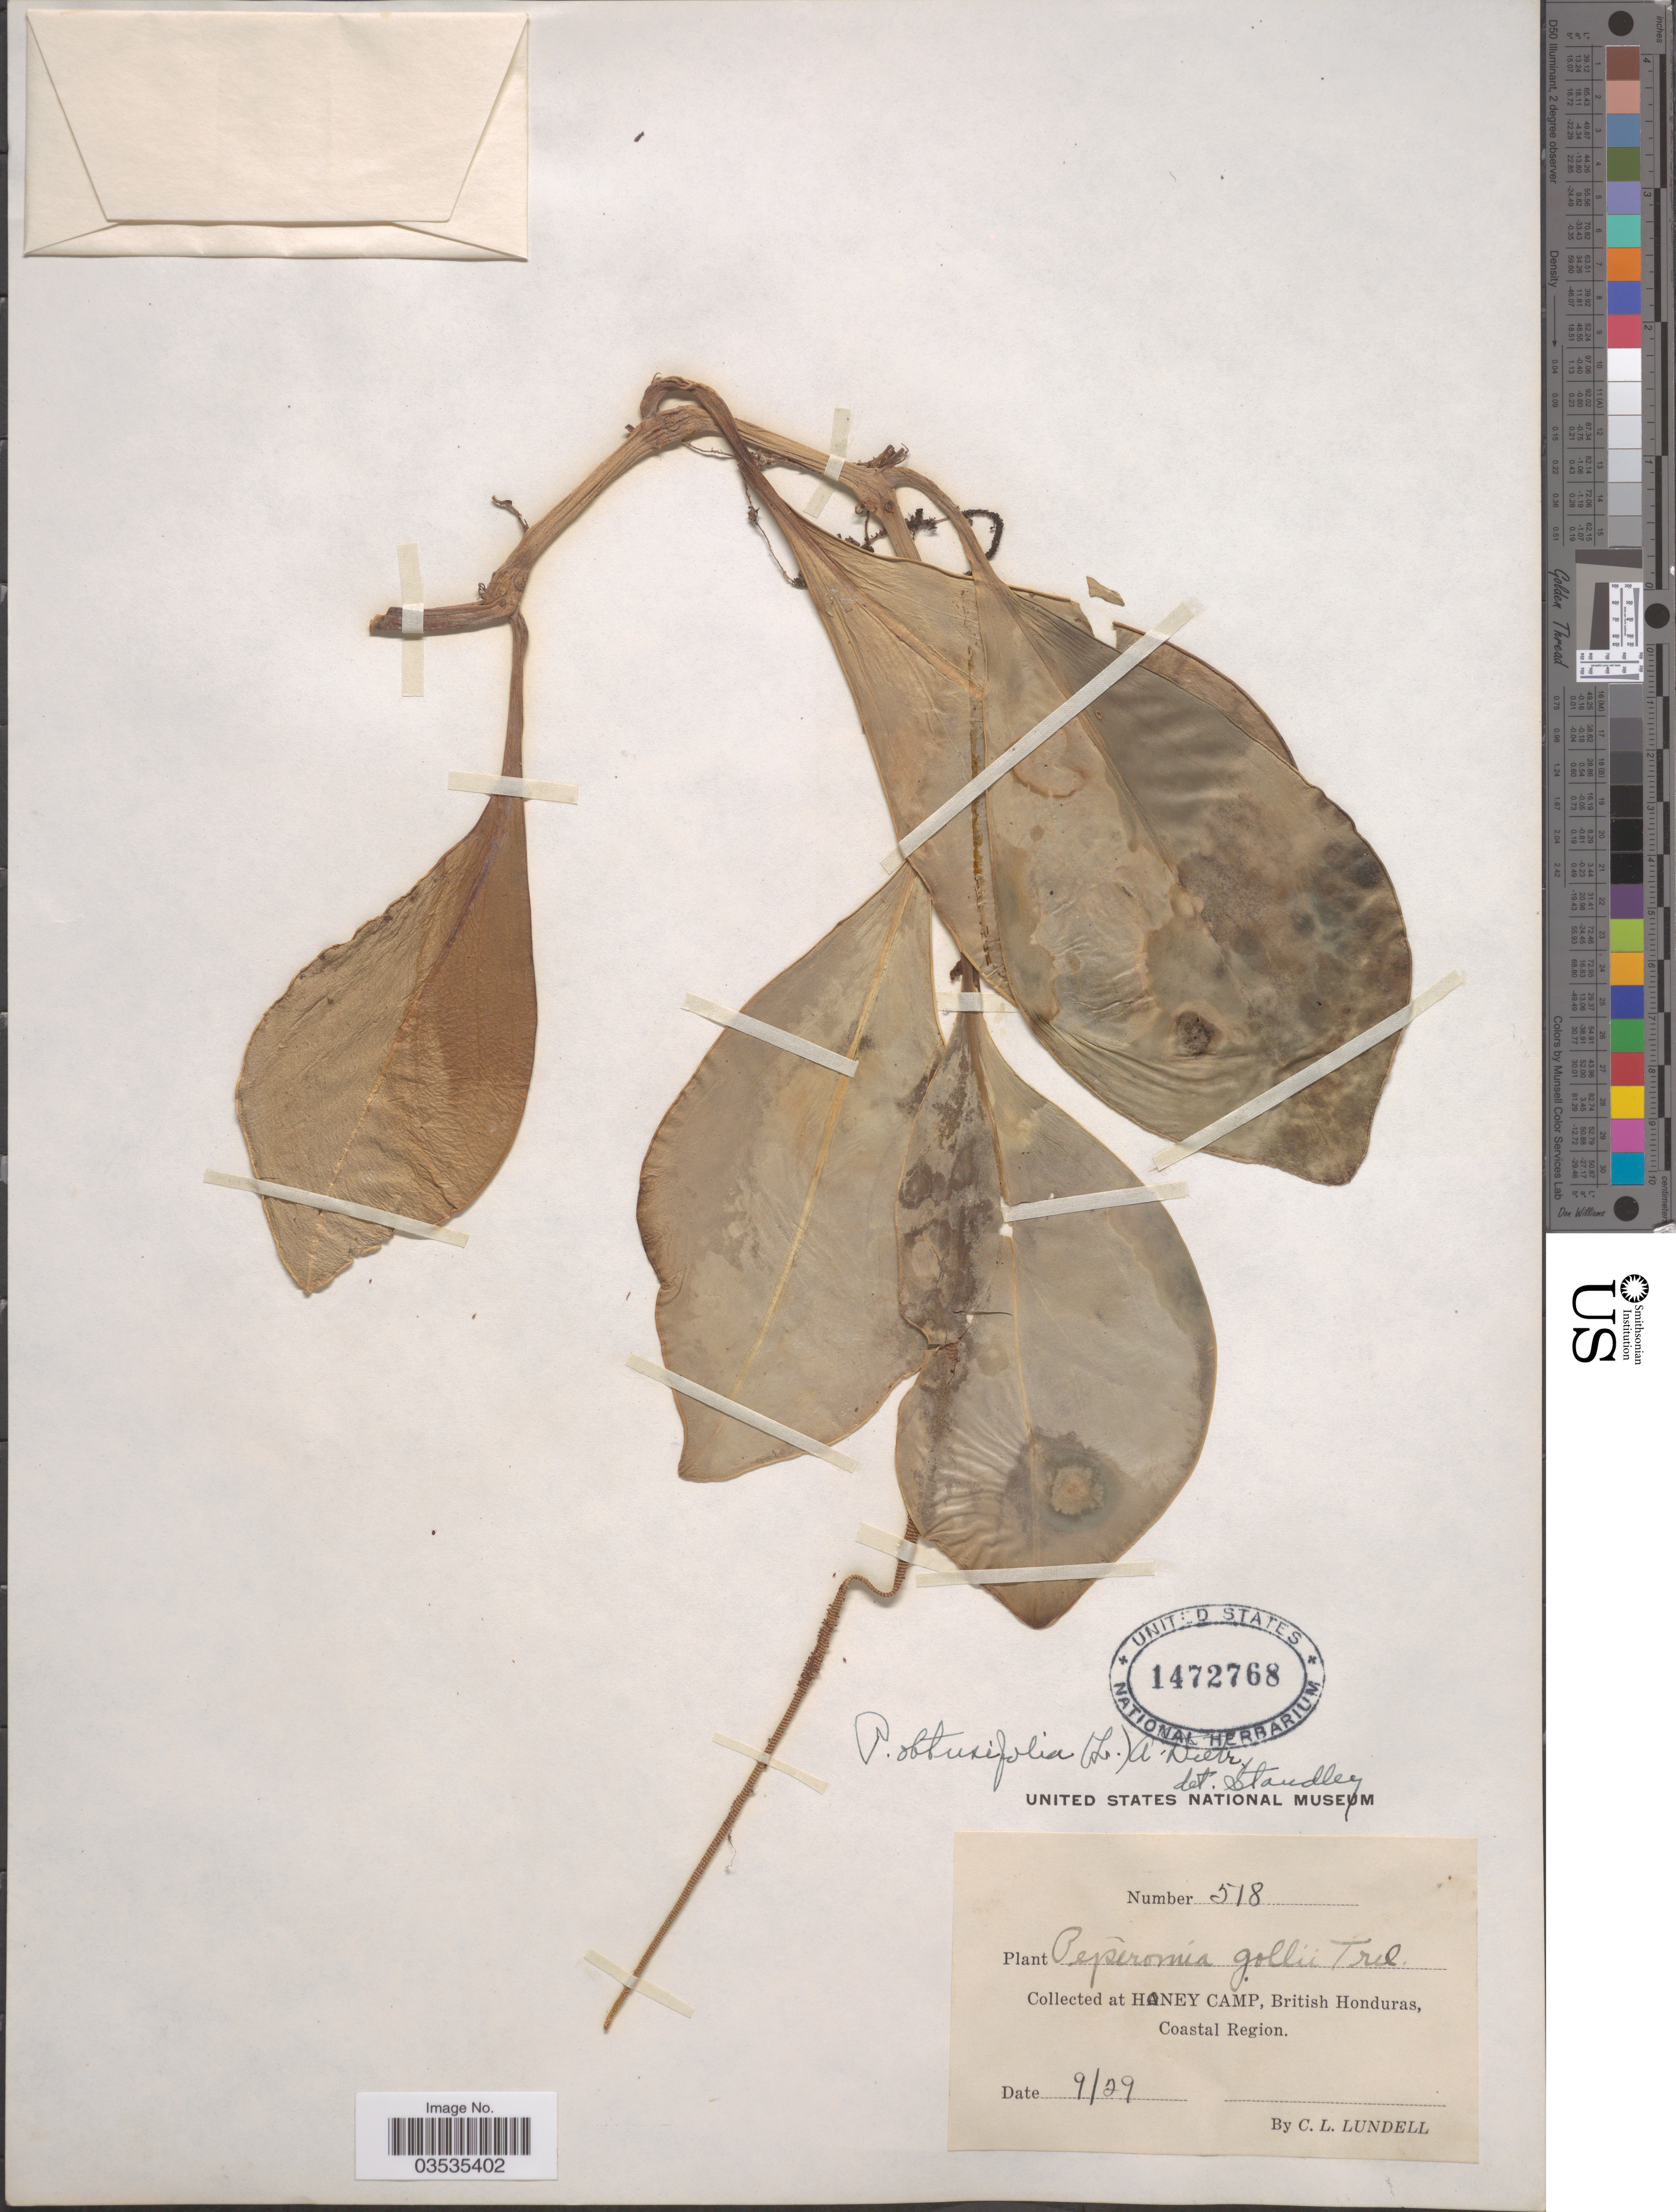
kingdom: Plantae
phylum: Tracheophyta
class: Magnoliopsida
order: Piperales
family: Piperaceae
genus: Peperomia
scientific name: Peperomia obtusifolia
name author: (L.) A. Dietr.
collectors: C. L. Lundell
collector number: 518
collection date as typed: Transcribed d/m/y: /9/29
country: Belize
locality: Honey Camp, British Honduras. Coastal Region.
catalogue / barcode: US 1472768